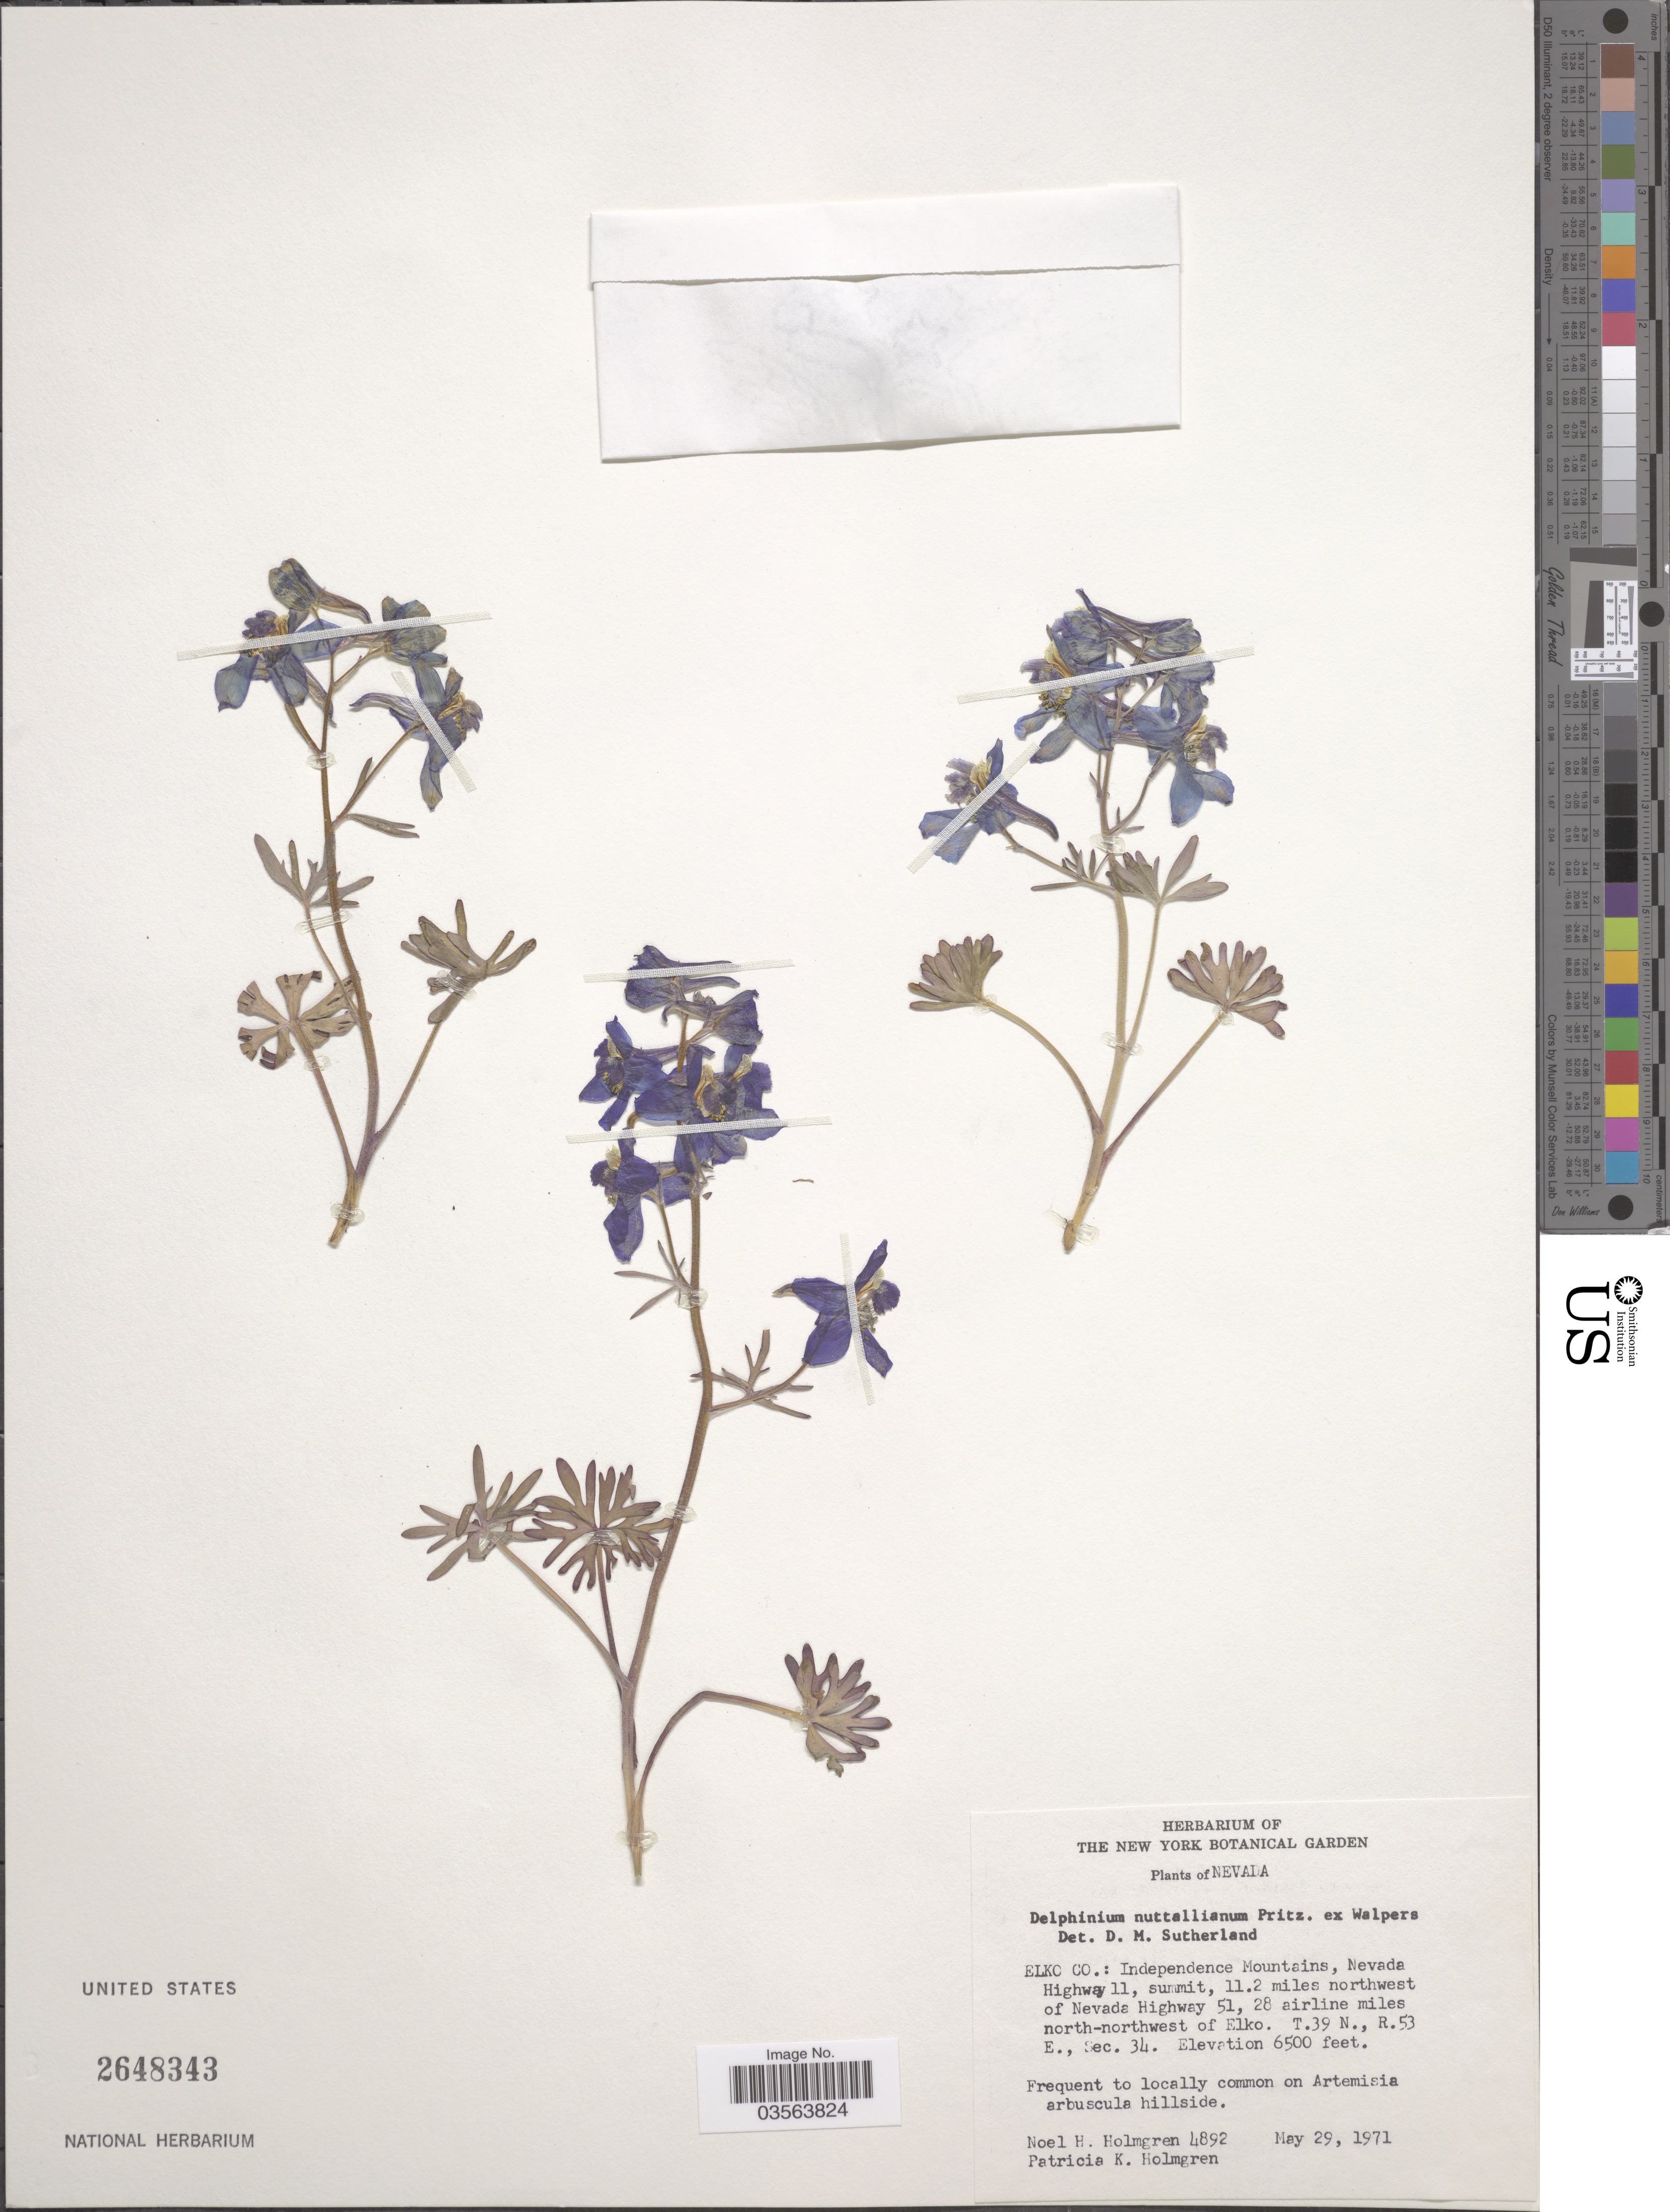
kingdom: Plantae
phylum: Tracheophyta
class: Magnoliopsida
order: Ranunculales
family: Ranunculaceae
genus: Delphinium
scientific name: Delphinium nuttallianum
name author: E. Pritz. ex Walpers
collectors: N. H. Holmgren & P. K. Holmgren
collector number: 4892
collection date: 1971-05-29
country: United States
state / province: Nevada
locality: Elko Co.: Independence Mountains, Nevada Highway 11, summit, 11.2 miles northwest of Nevada Highway 51, 28 airline miles north-northwest of Elko. T.39 N., R.53 E., Sec. 34.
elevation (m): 1981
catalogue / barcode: US 2648343